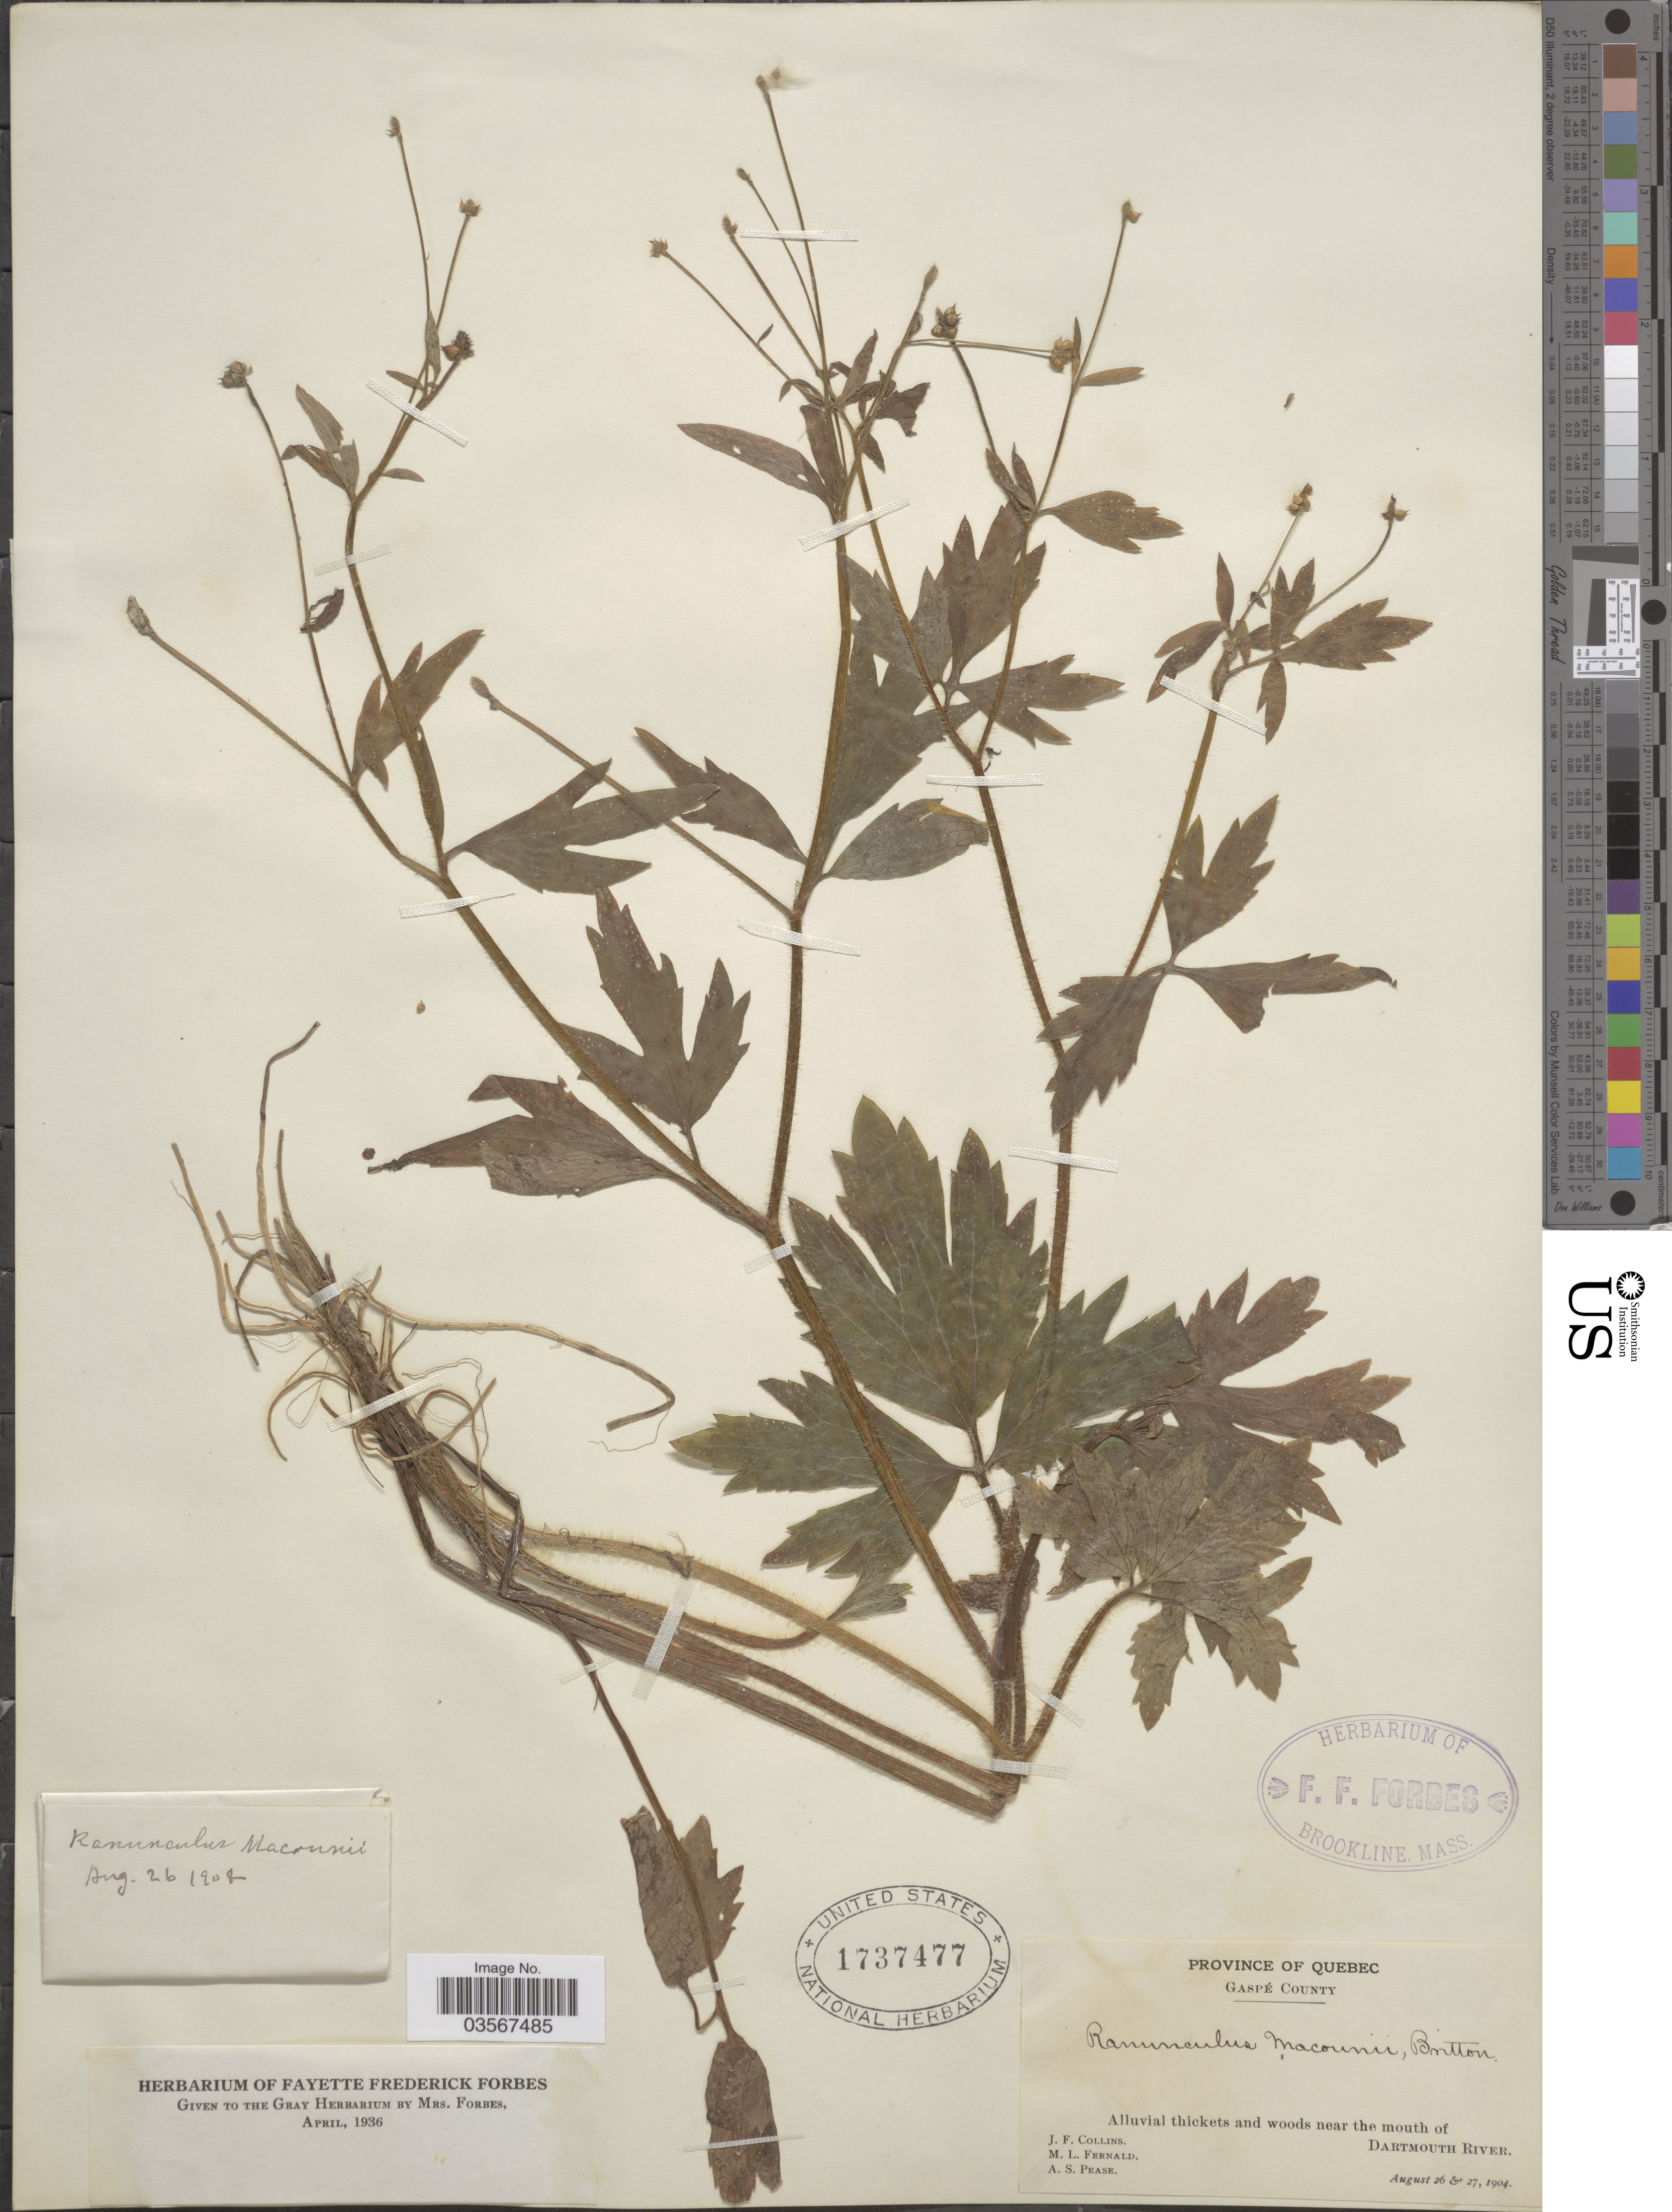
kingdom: Plantae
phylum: Tracheophyta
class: Magnoliopsida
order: Ranunculales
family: Ranunculaceae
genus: Ranunculus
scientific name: Ranunculus macounii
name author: Britton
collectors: J. Collins, M. L. Fernald & A. S. Pease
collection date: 1904-08-26/1904-08-27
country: Canada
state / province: Quebec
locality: Gaspé County. Alluvial thickets and woods near the mouth of Dartmouth River.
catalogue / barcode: US 1737477